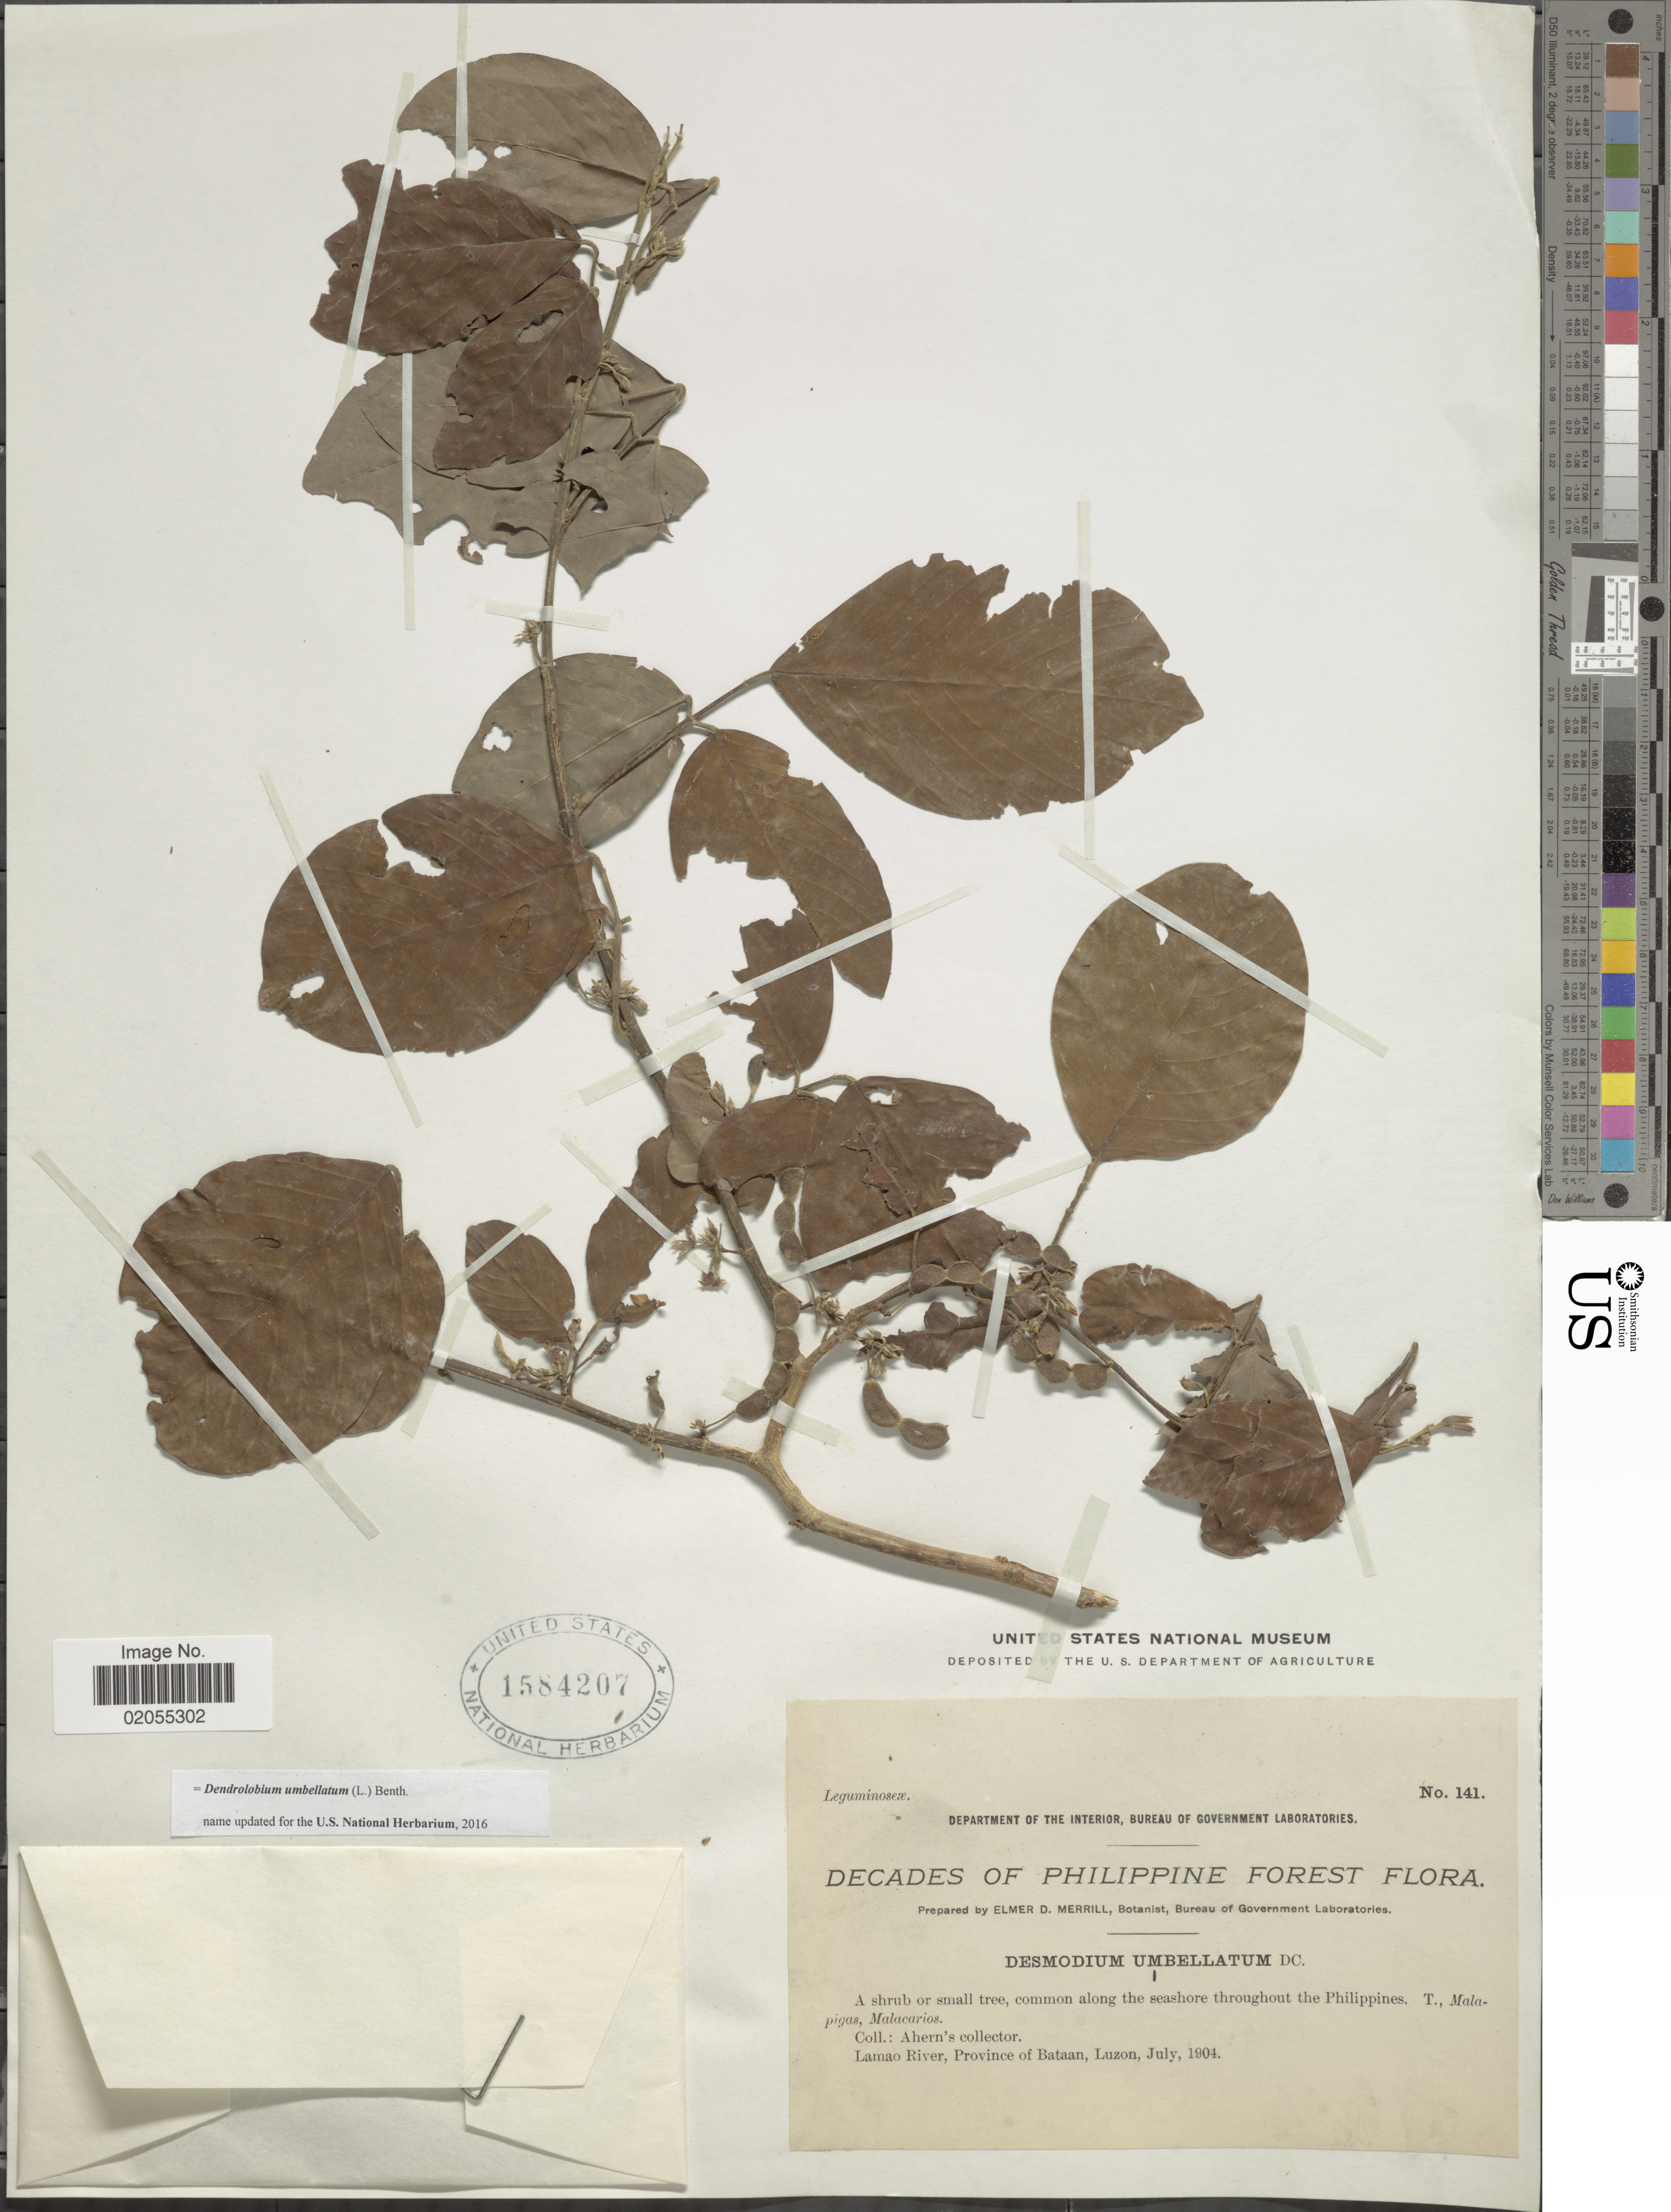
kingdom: Plantae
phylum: Tracheophyta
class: Magnoliopsida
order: Fabales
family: Fabaceae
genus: Dendrolobium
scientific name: Dendrolobium umbellatum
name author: (L.) Benth.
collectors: Ahern's collector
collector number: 141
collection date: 1904-07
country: Philippines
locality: Lamao River, Province of Bataan, Luzon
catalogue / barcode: US 1584207